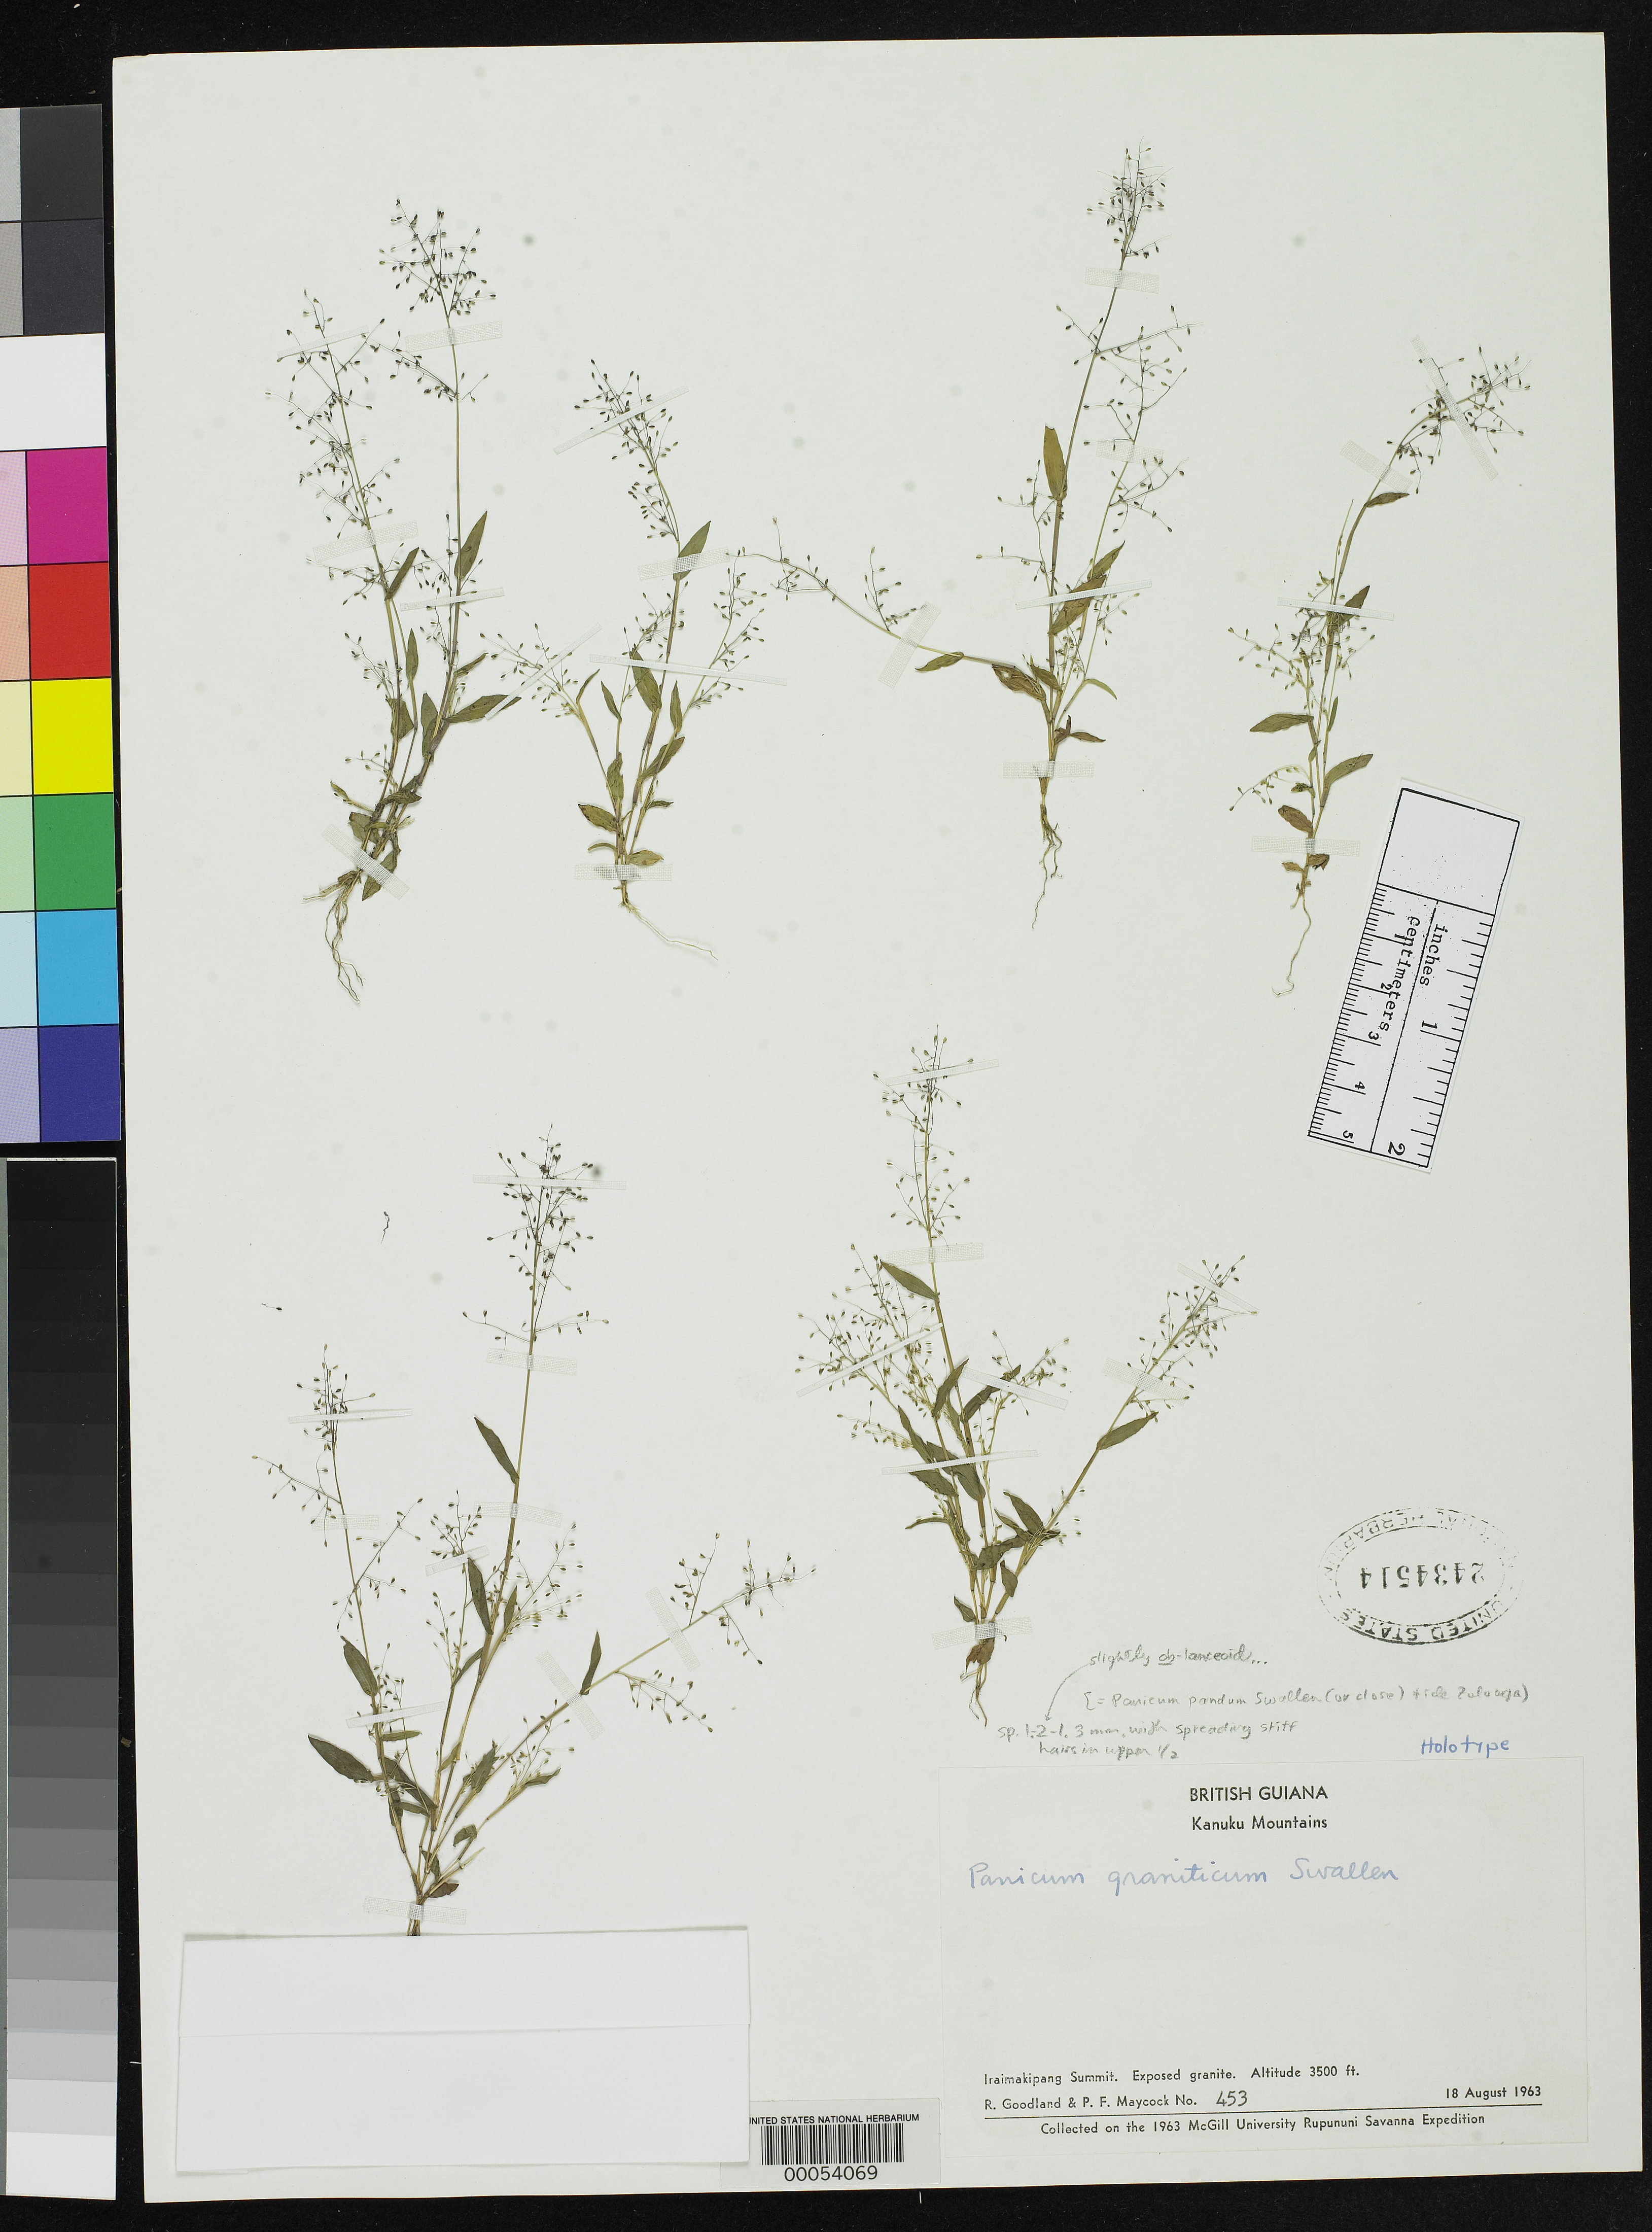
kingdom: Plantae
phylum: Tracheophyta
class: Liliopsida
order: Poales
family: Poaceae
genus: Panicum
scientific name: Panicum graniticum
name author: Swallen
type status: Holotype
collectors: R. Goodland & P. Maycock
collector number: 453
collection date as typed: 18 Aug 1963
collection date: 1963-08-18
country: Guyana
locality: Kanuku Mt., Iraimakipang summit; alt. 3500 ft.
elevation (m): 1067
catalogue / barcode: US 2434514